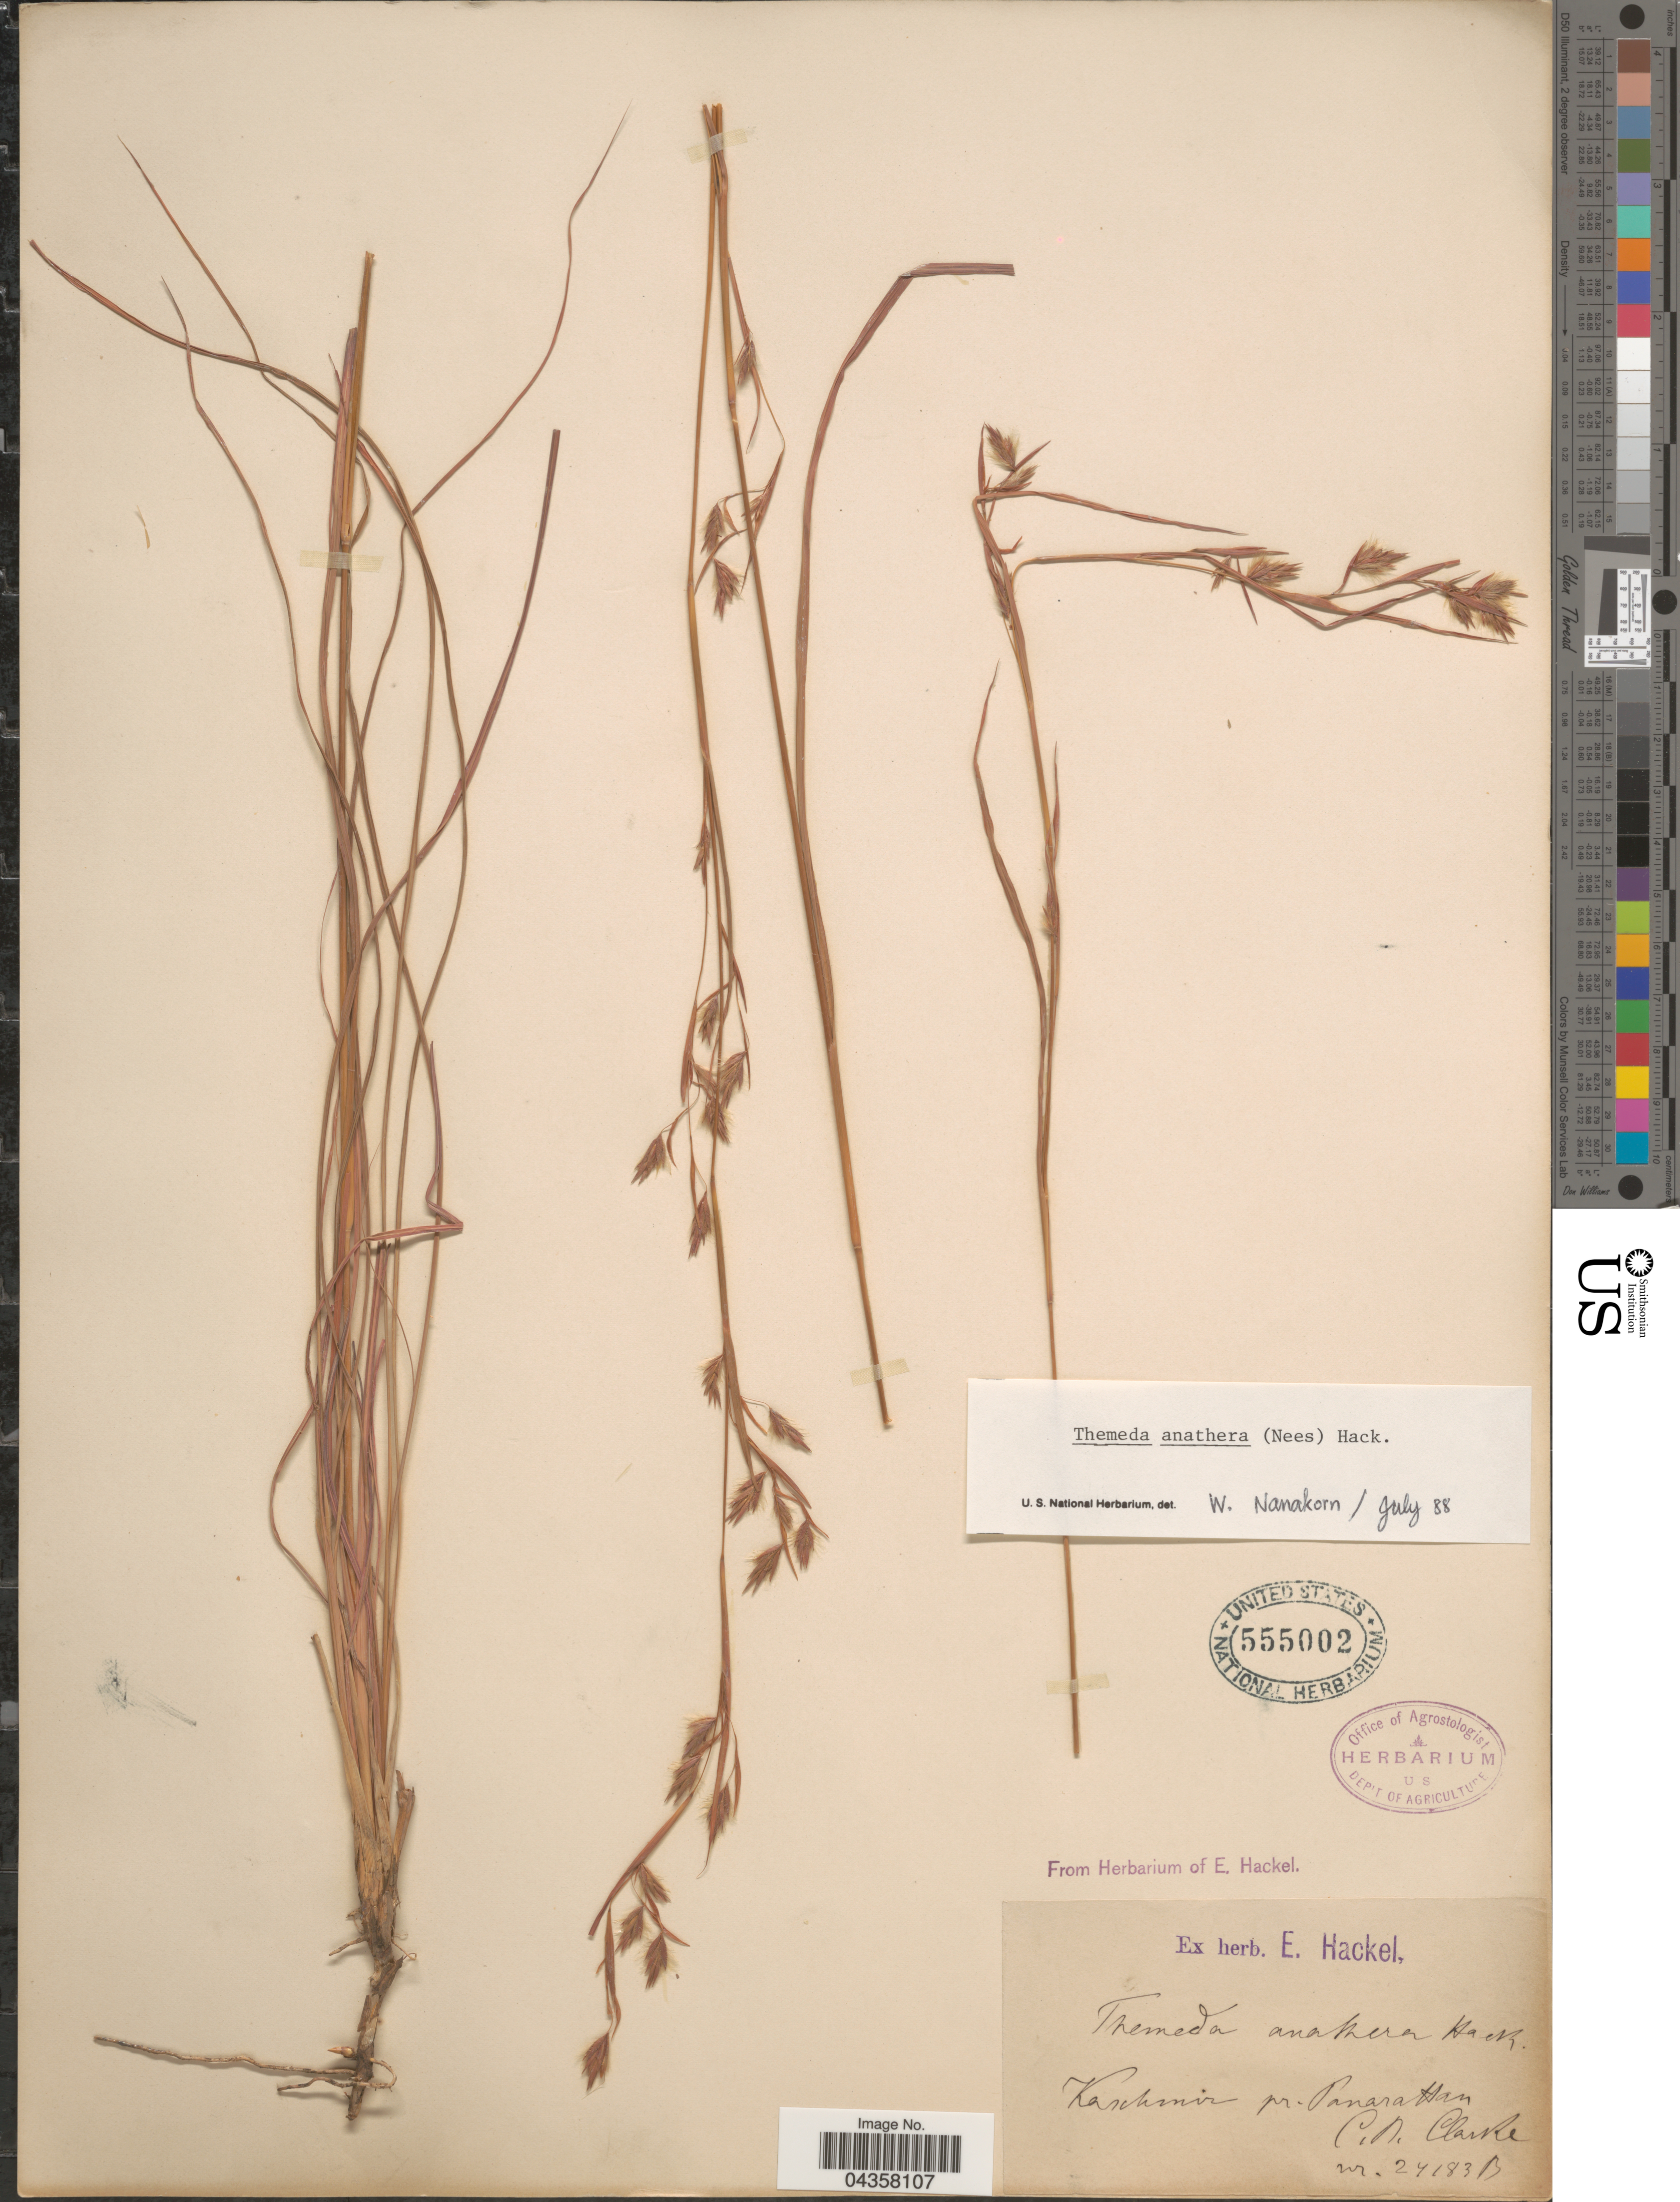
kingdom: Plantae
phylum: Tracheophyta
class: Liliopsida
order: Poales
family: Poaceae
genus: Themeda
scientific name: Themeda anathera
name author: (Nees) Hack.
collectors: Clarke, --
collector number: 24183B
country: India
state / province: Jammu and Kashmir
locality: Kaschmir pr. Panarattan.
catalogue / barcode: US 555002